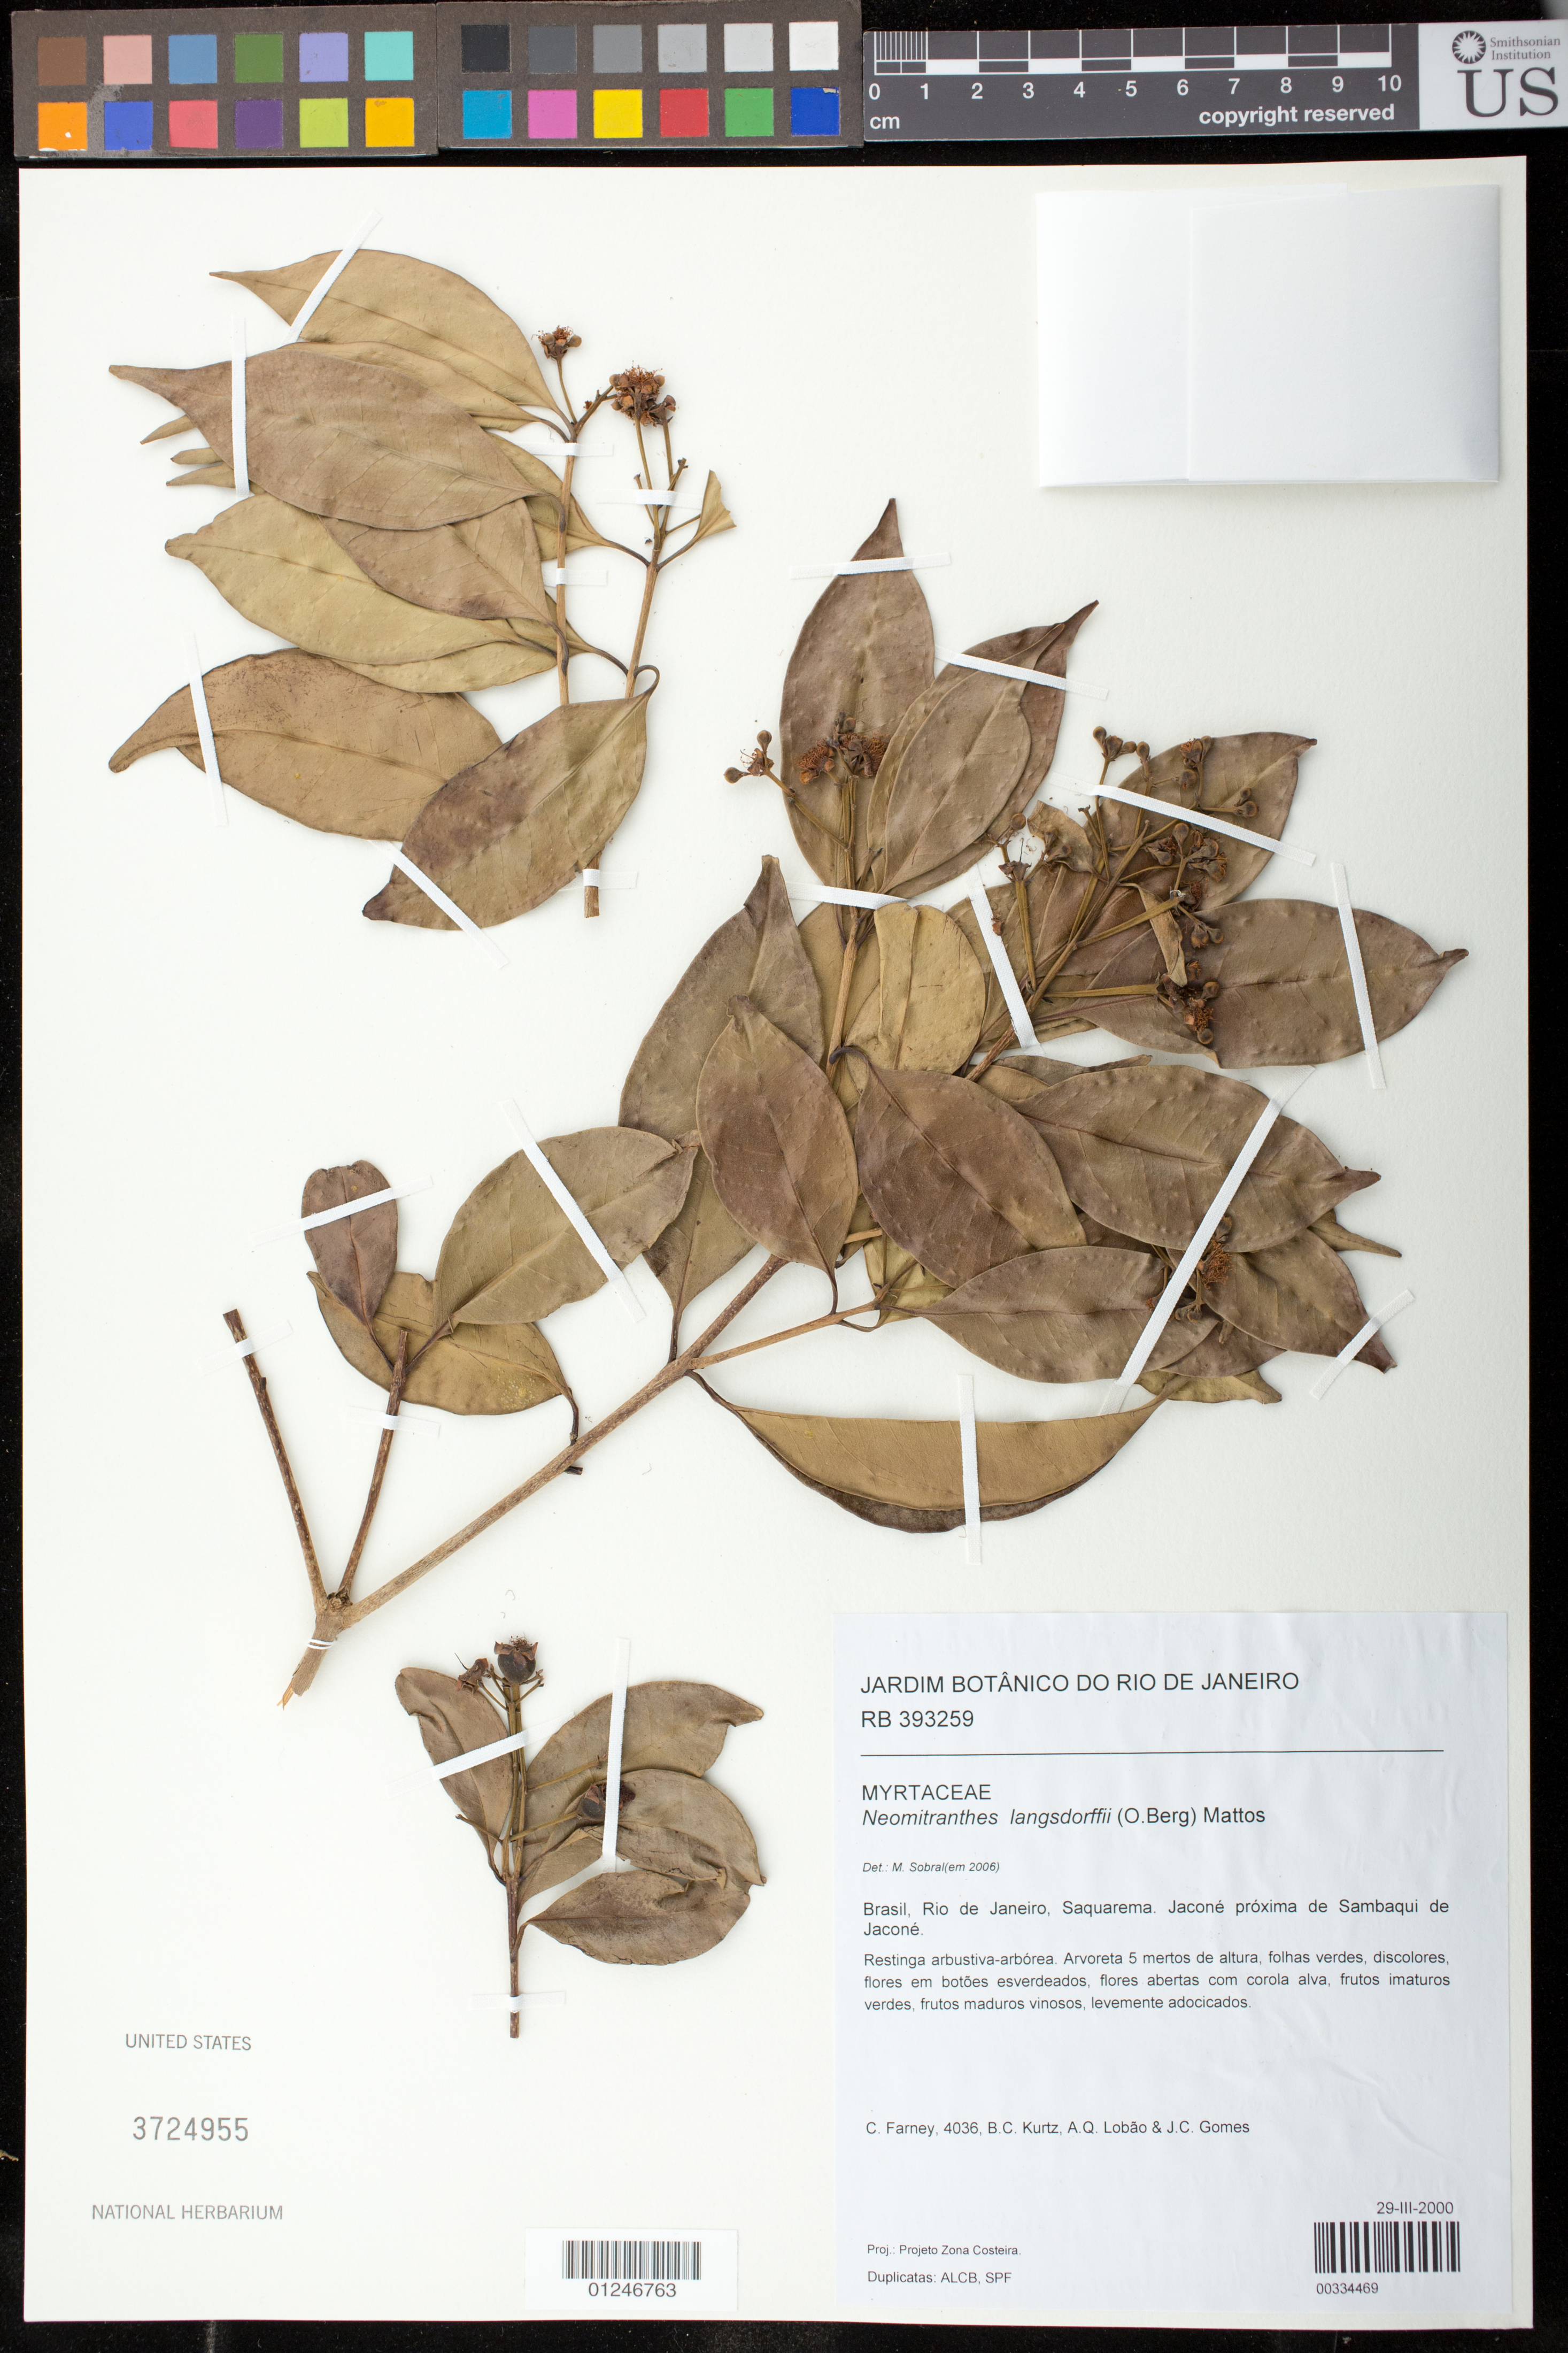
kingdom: Plantae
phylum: Tracheophyta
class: Magnoliopsida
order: Myrtales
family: Myrtaceae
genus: Eugenia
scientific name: Eugenia guanabarina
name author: (Mattos & D. Legrand) Giaretta & M.C. Souza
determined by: Strong, Mark T., (BOT), Smithsonian Institution - National Museum of Natural History (UNITED STATES)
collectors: C. Farney, B. Kurtz, A. Lobão & L. Gomes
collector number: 4036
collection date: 2000-03-20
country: Brazil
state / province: Rio de Janeiro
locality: Restinga arbustiva-arborea. Arvoreta 5 mertos de altura.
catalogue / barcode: US 3724955